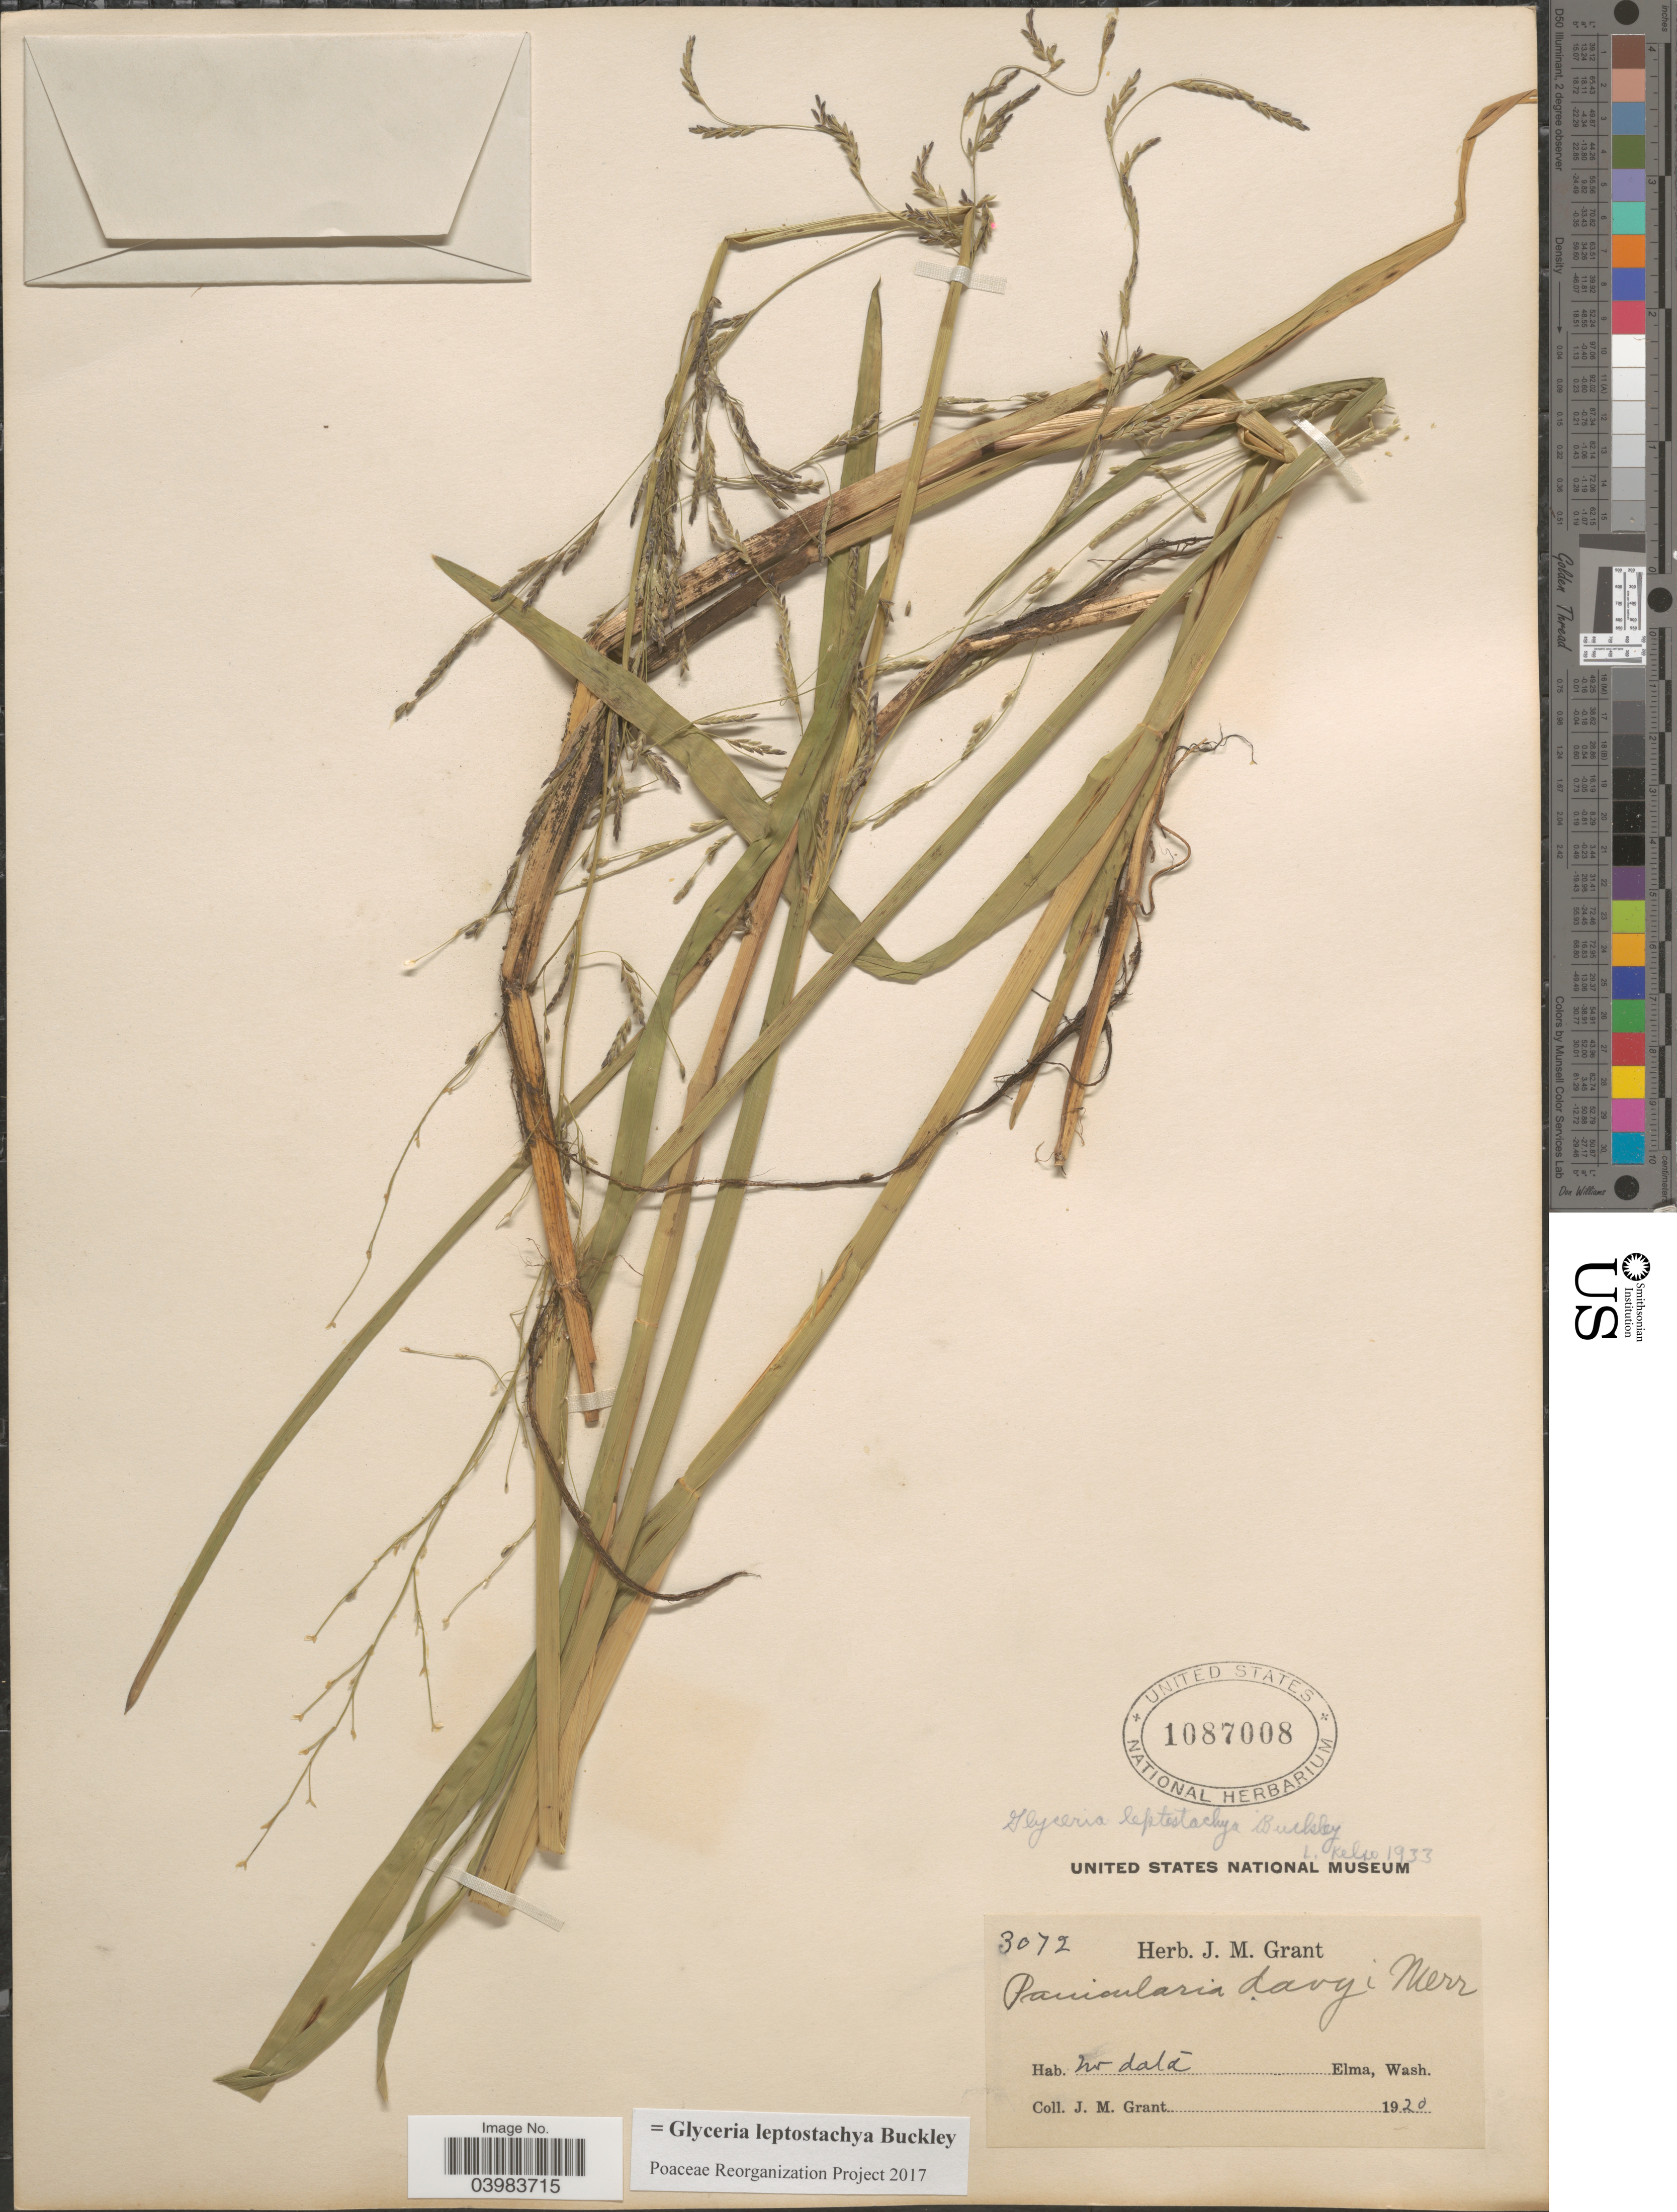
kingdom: Plantae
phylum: Tracheophyta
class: Liliopsida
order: Poales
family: Poaceae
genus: Glyceria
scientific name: Glyceria leptostachya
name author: Buckley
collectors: J. M. Grant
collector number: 3072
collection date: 1920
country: United States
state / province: Washington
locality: Elma.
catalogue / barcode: US 1087008